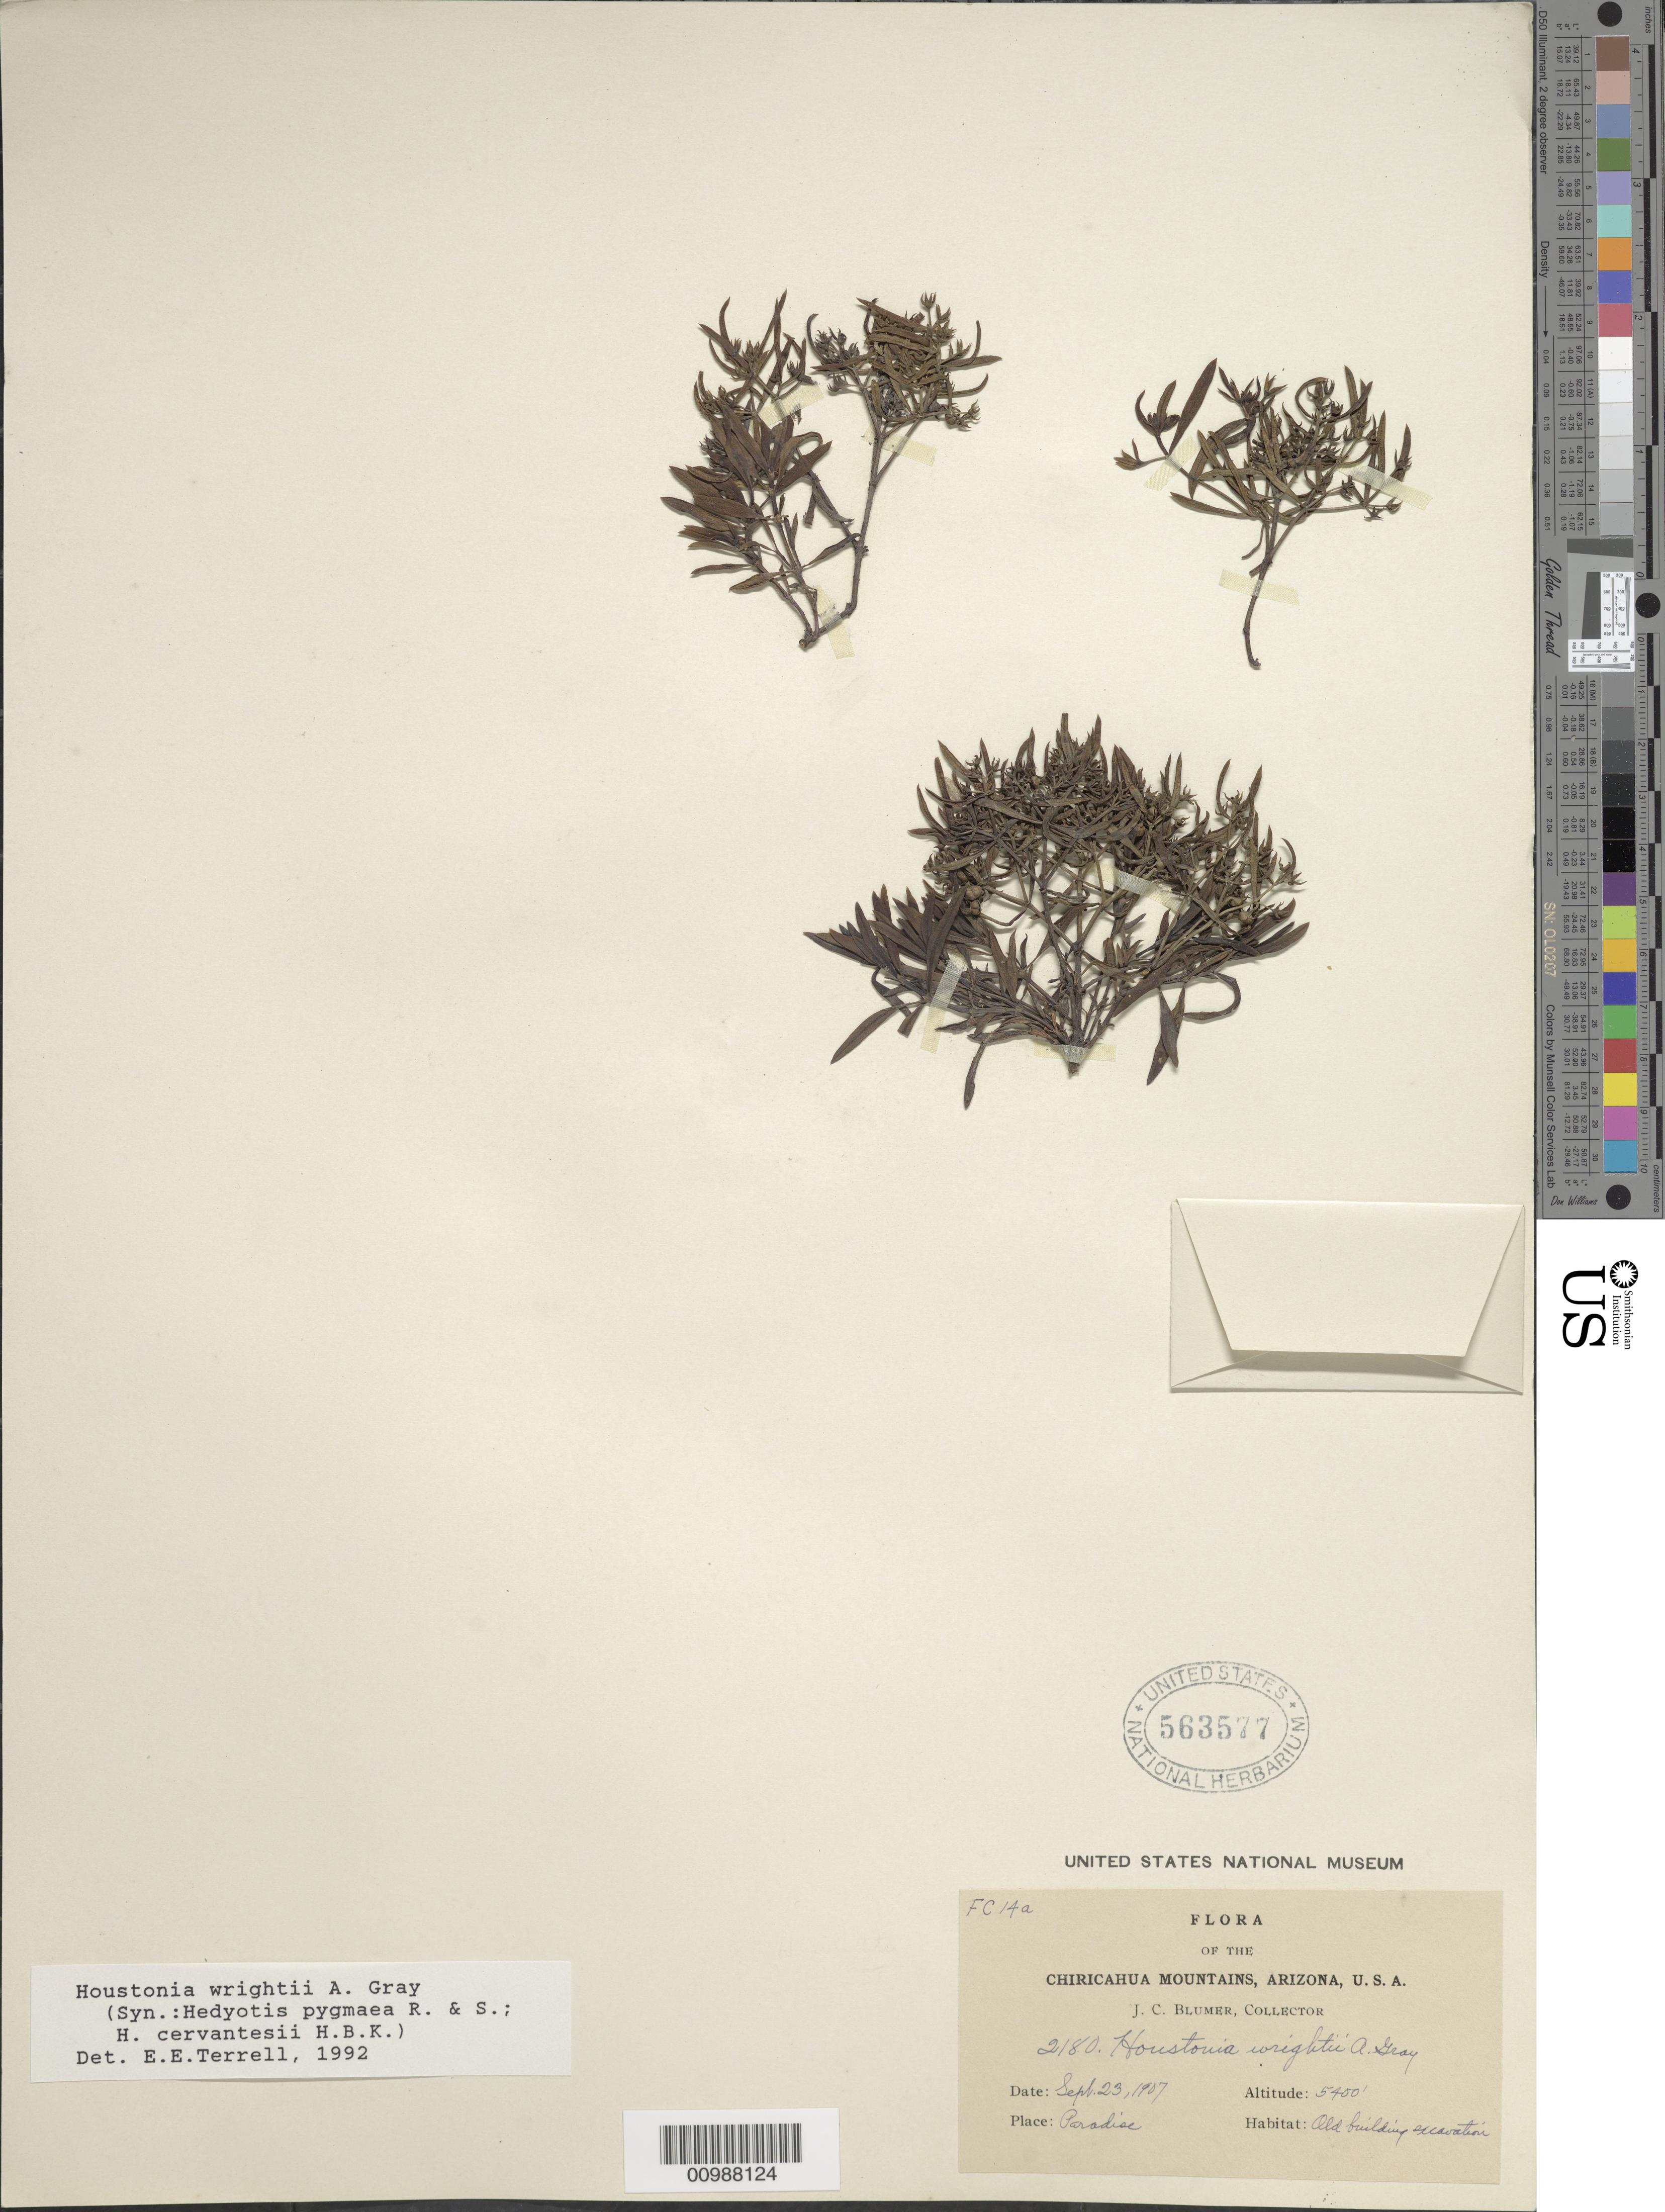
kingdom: Plantae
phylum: Tracheophyta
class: Magnoliopsida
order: Gentianales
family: Rubiaceae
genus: Houstonia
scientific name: Houstonia wrightii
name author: (A. Gray) A. Gray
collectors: J. C. Blumer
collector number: FC14A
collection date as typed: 23 Sep 1907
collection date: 1907-09-23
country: United States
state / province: Arizona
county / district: Cochise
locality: Paradise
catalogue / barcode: US 563577